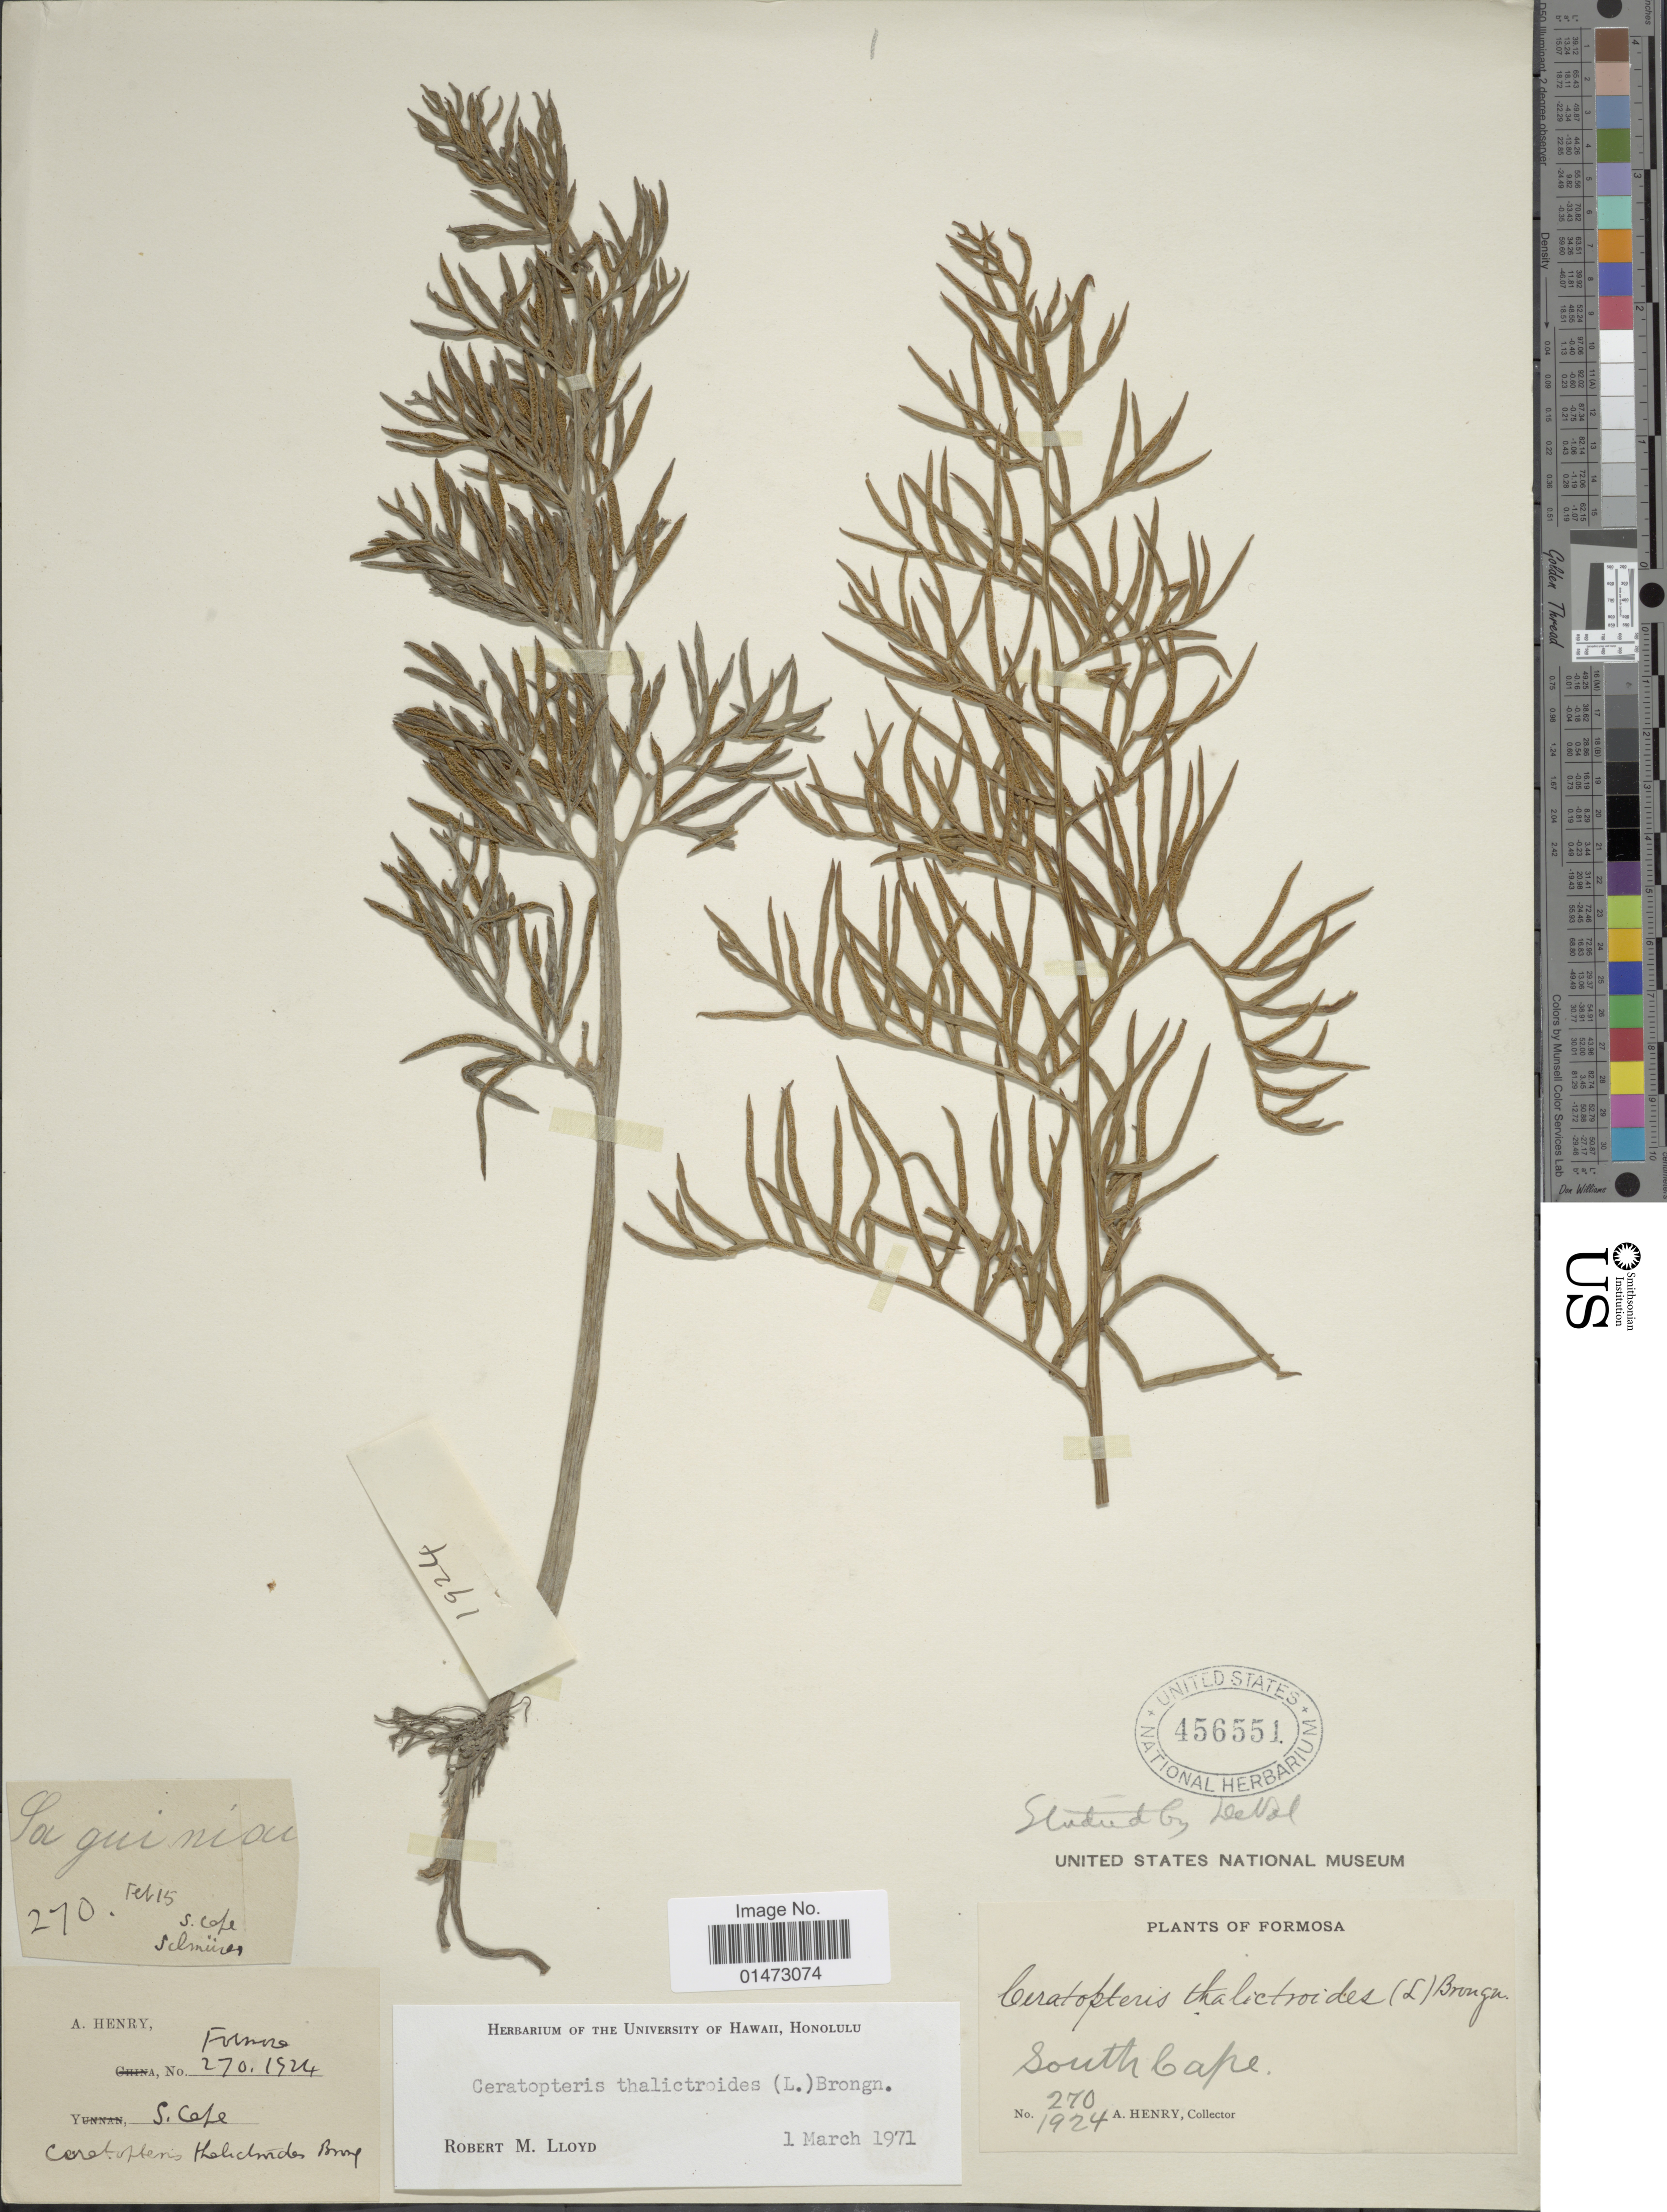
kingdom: Plantae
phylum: Tracheophyta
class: Polypodiopsida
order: Polypodiales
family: Pteridaceae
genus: Ceratopteris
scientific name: Ceratopteris thalictroides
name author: (L.) Brongn.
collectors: A. Henry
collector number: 270/1924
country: Taiwan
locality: South Cape. Schmuser.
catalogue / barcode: US 456551